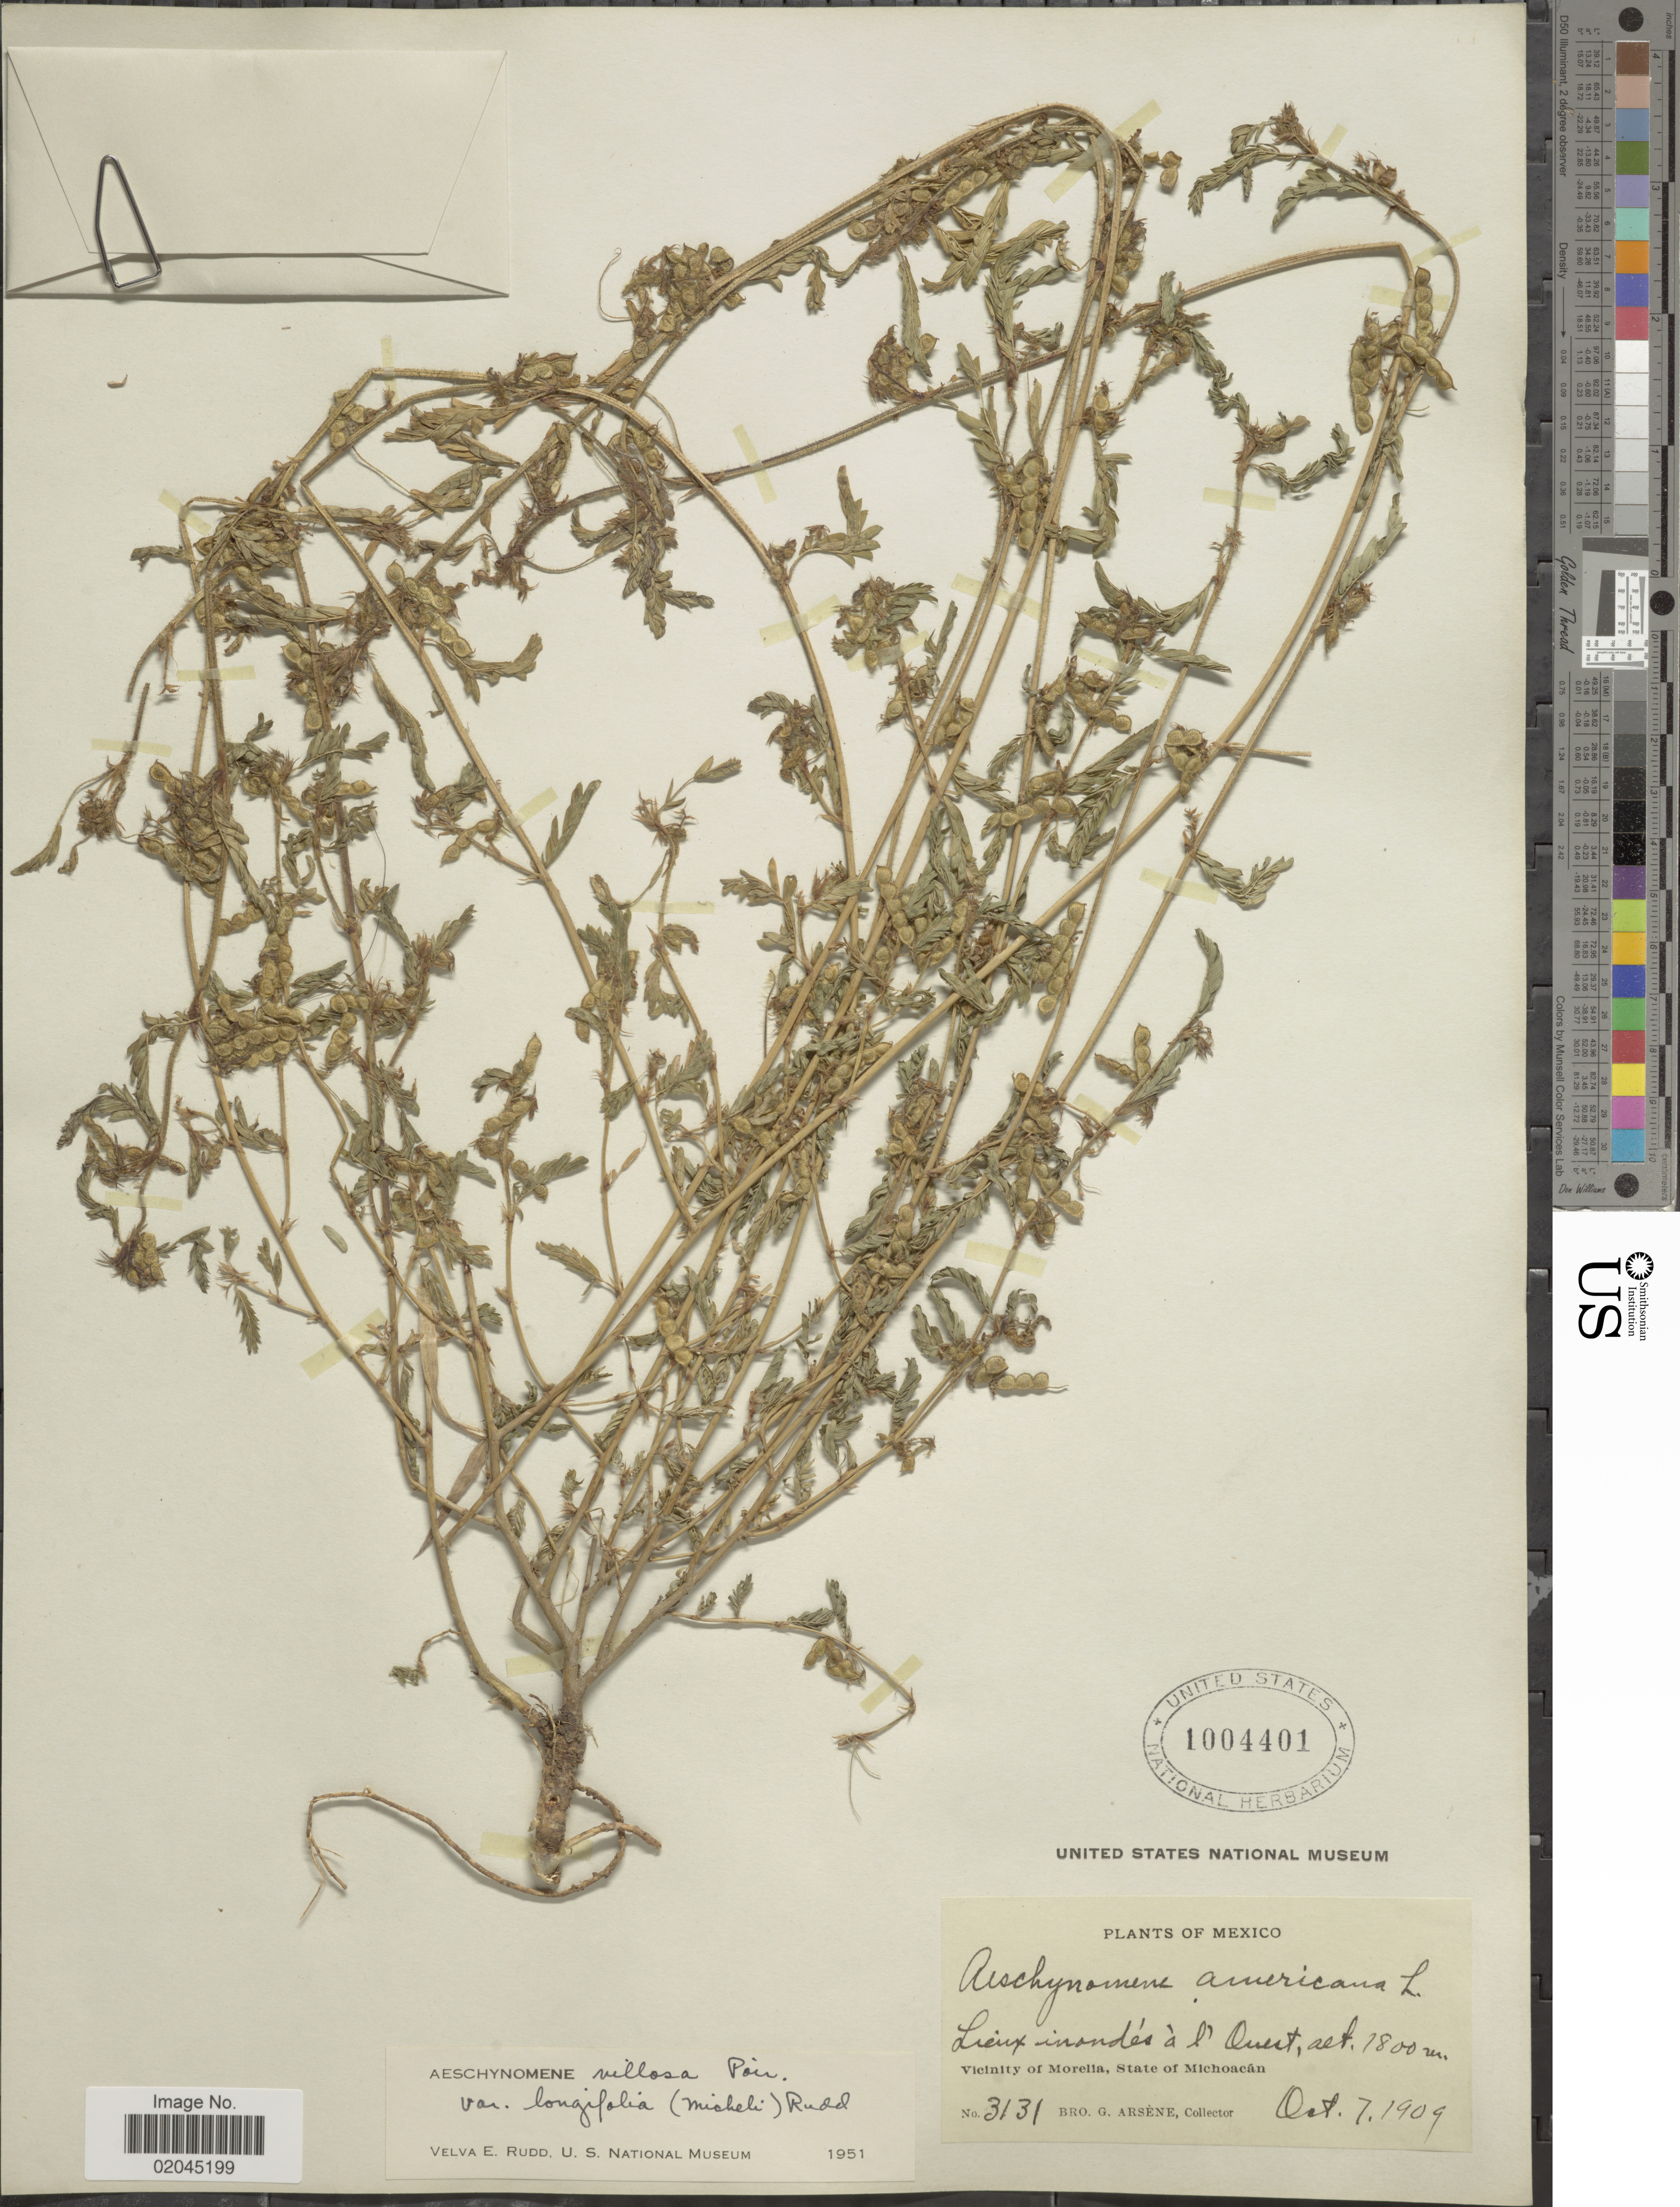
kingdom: Plantae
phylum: Tracheophyta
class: Magnoliopsida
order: Fabales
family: Fabaceae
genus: Aeschynomene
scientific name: Aeschynomene villosa var. longifolia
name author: (Micheli) Rudd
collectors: Bro. G. Arsène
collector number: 3131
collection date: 1909-10-07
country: Mexico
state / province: Michoacán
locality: Lieux inondés à Quest, Vicinity of Morelia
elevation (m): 1800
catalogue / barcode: US 1004401